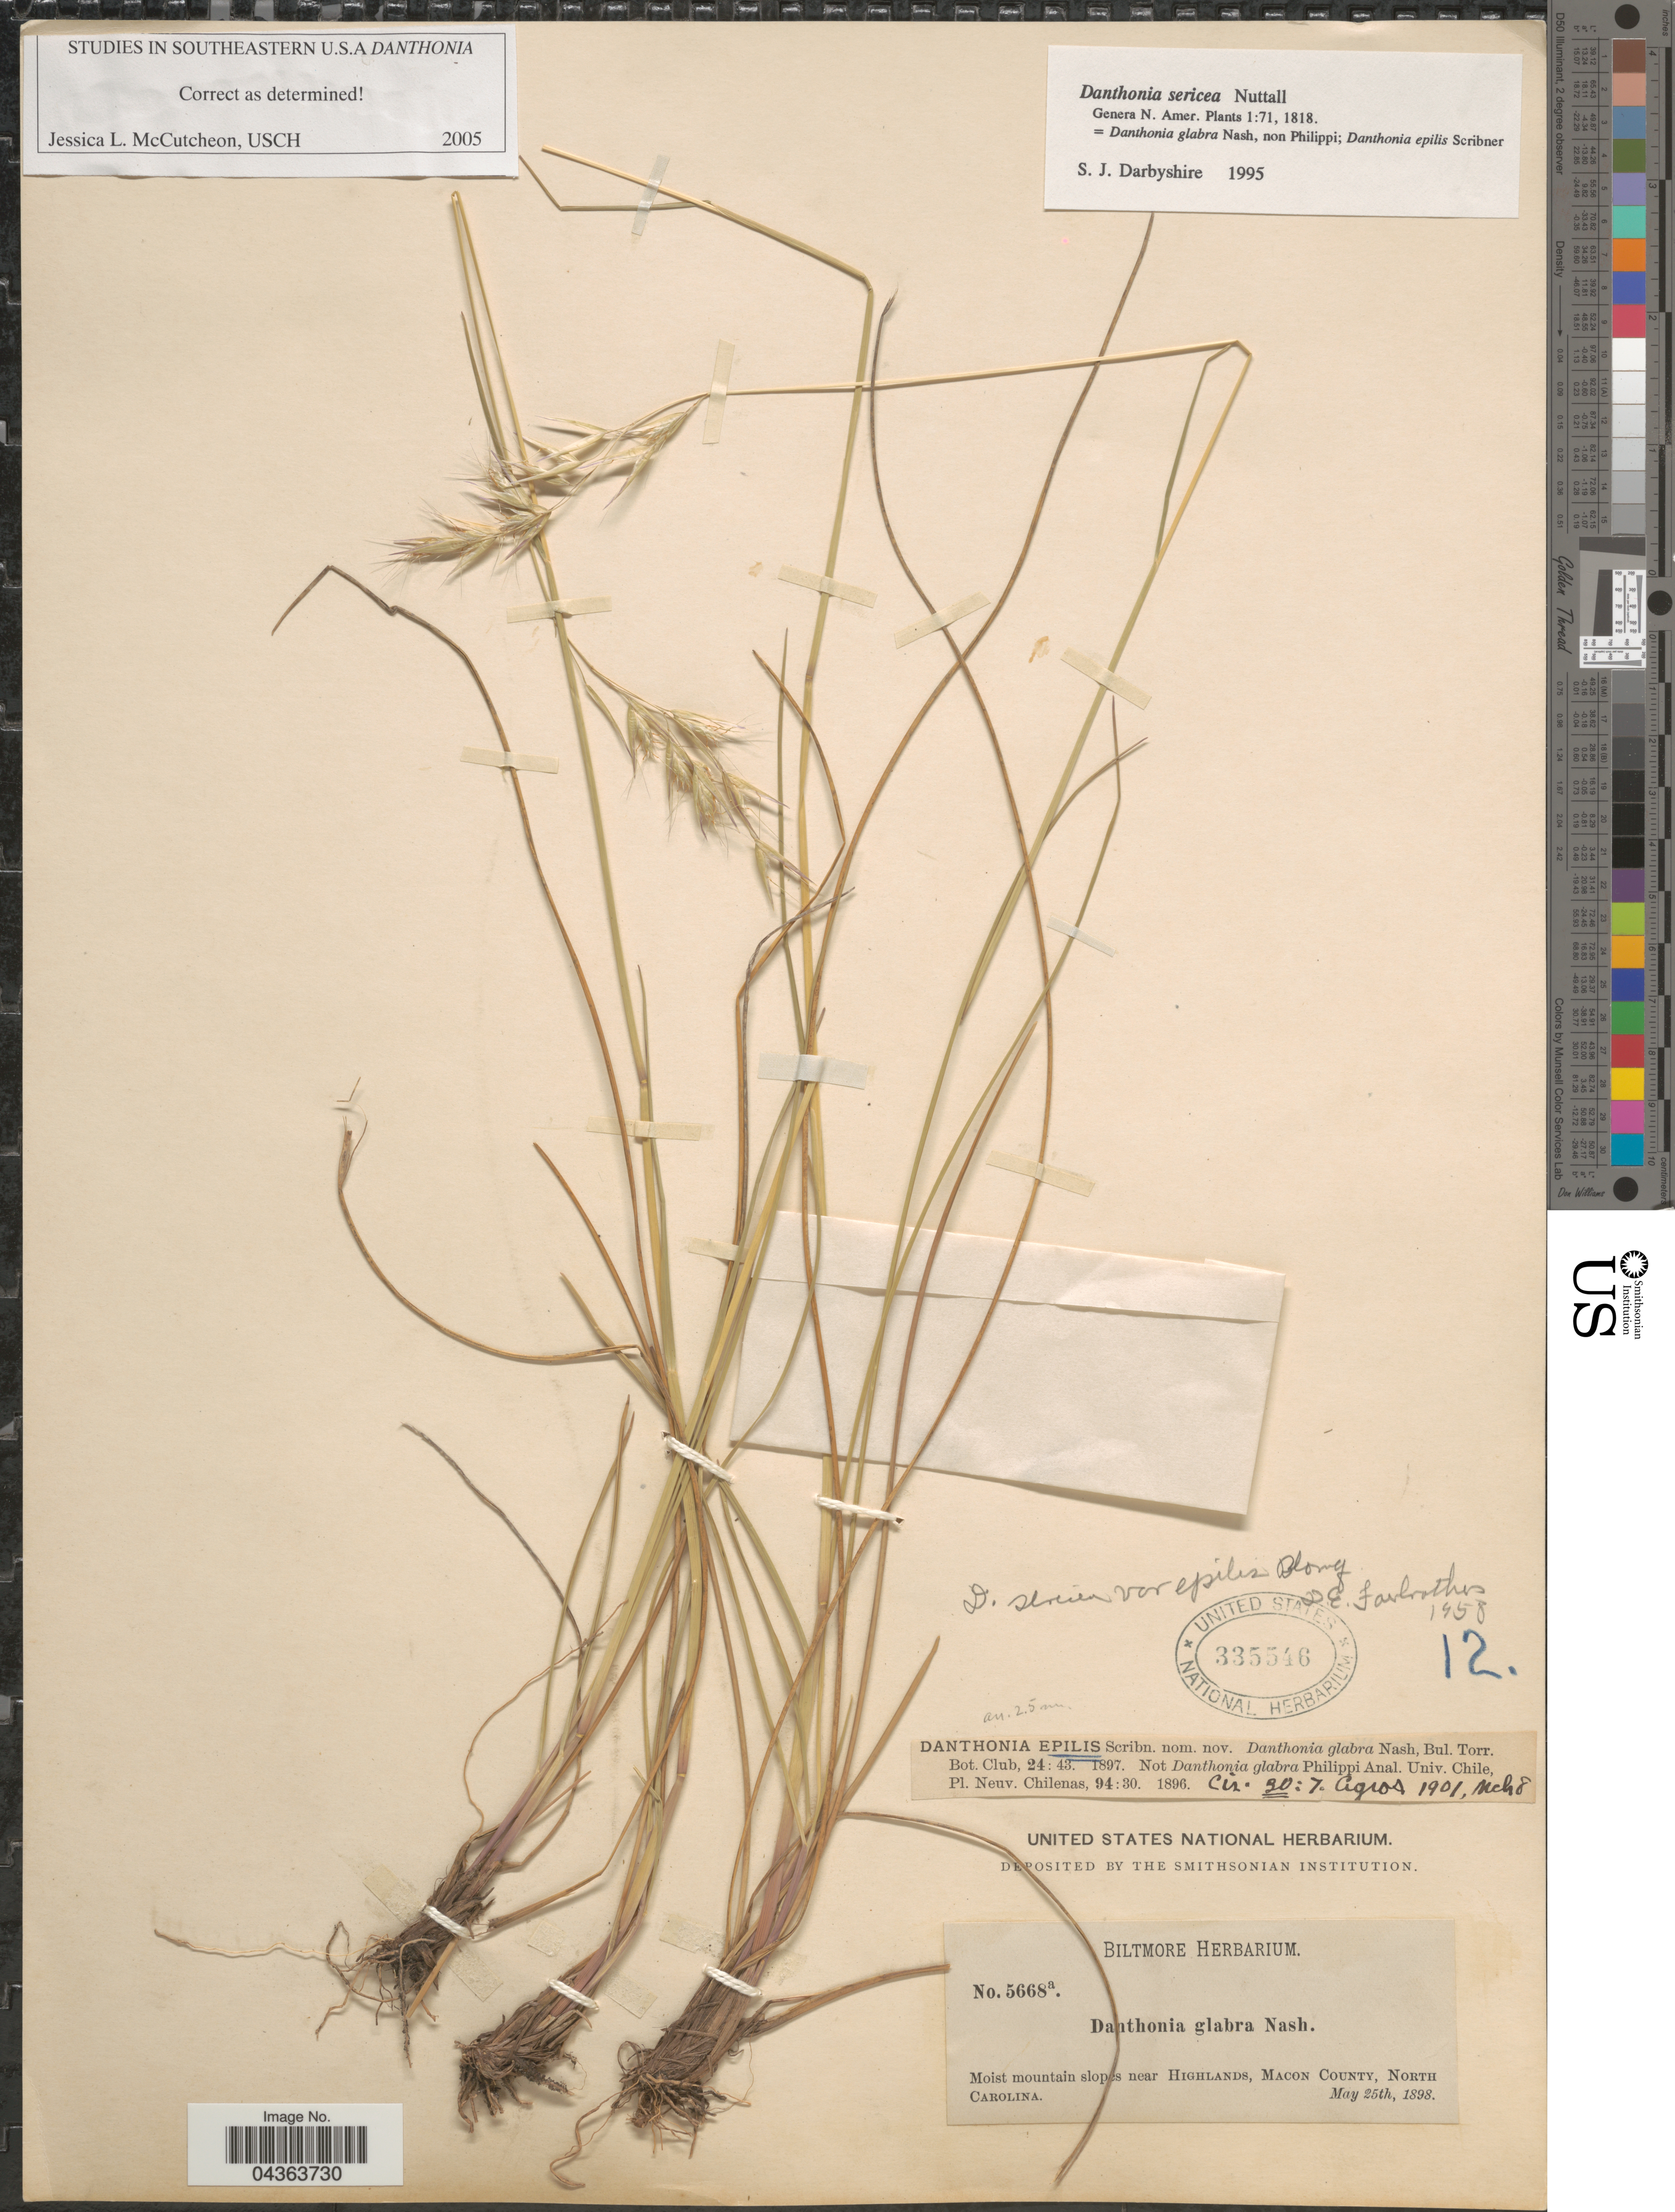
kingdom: Plantae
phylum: Tracheophyta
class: Liliopsida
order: Poales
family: Poaceae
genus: Danthonia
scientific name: Danthonia sericea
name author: Nutt.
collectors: ex herb. Biltmore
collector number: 5668a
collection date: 1898-05-25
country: United States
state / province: North Carolina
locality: Moist mountain slopes near Highlands, Macon County.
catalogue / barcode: US 335546